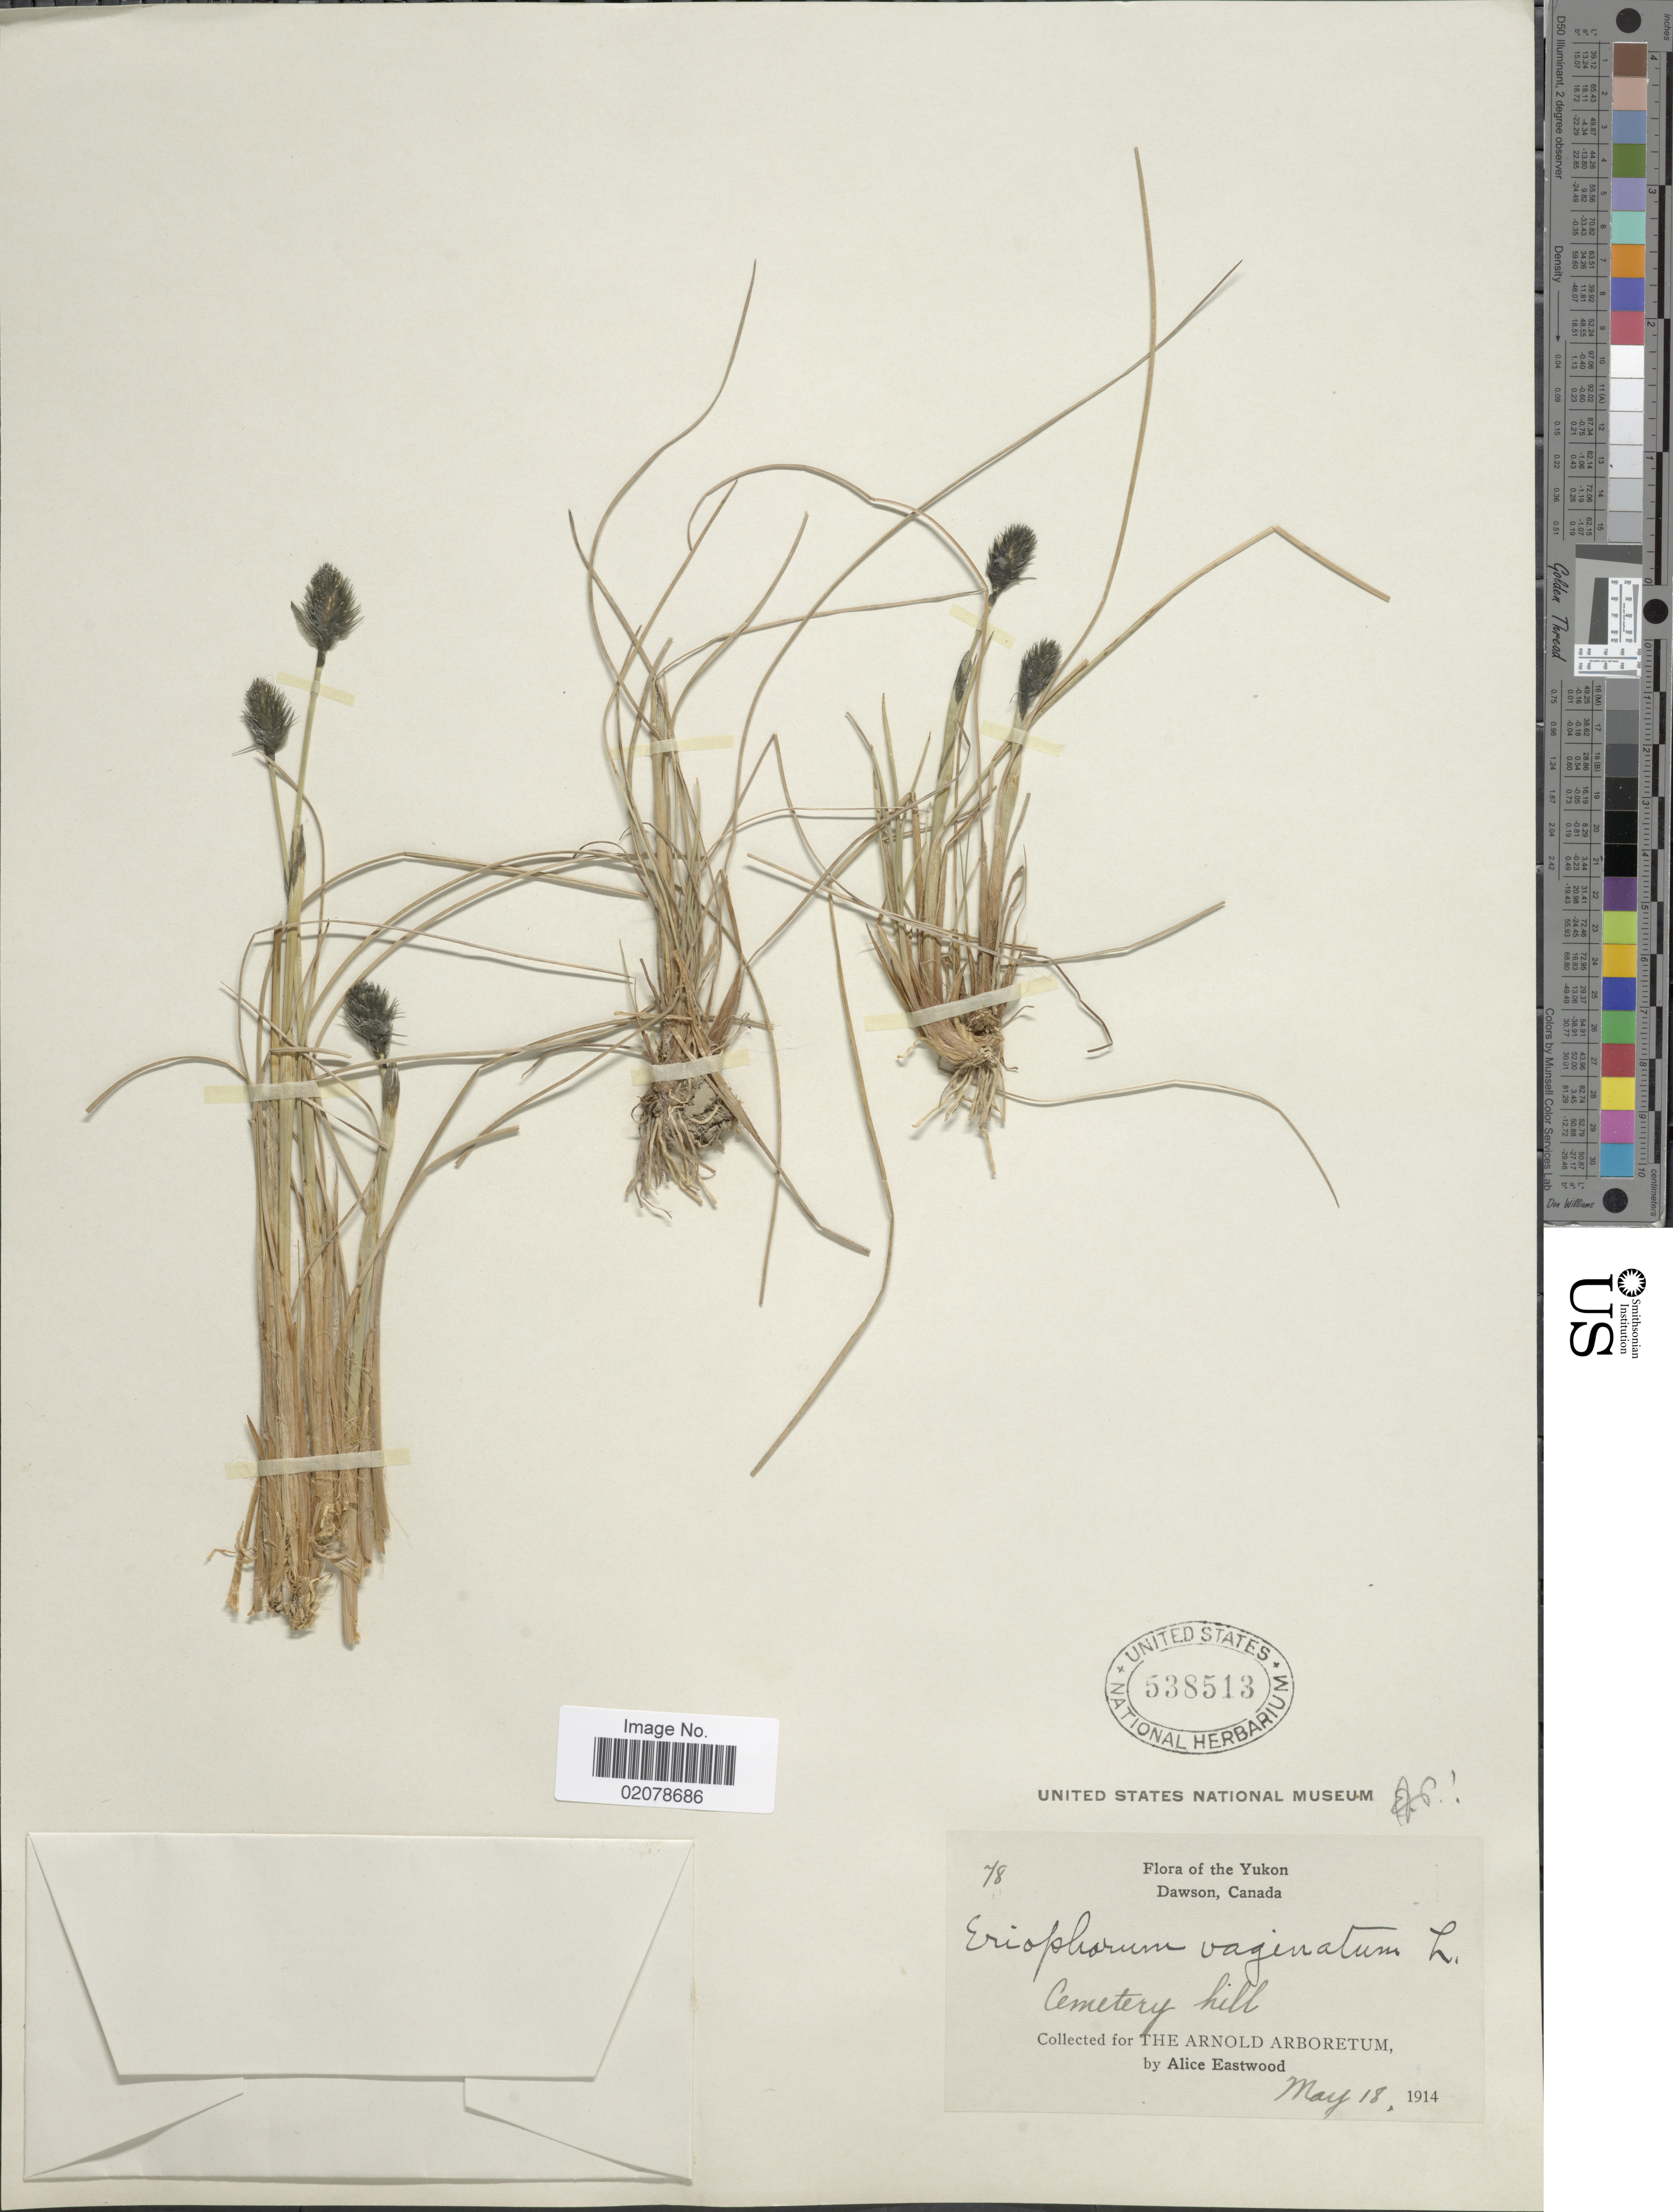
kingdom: Plantae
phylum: Tracheophyta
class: Liliopsida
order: Poales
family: Cyperaceae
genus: Eriophorum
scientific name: Eriophorum vaginatum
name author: L.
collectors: A. Eastwood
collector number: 78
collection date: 1914-05-18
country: Canada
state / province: Yukon Territory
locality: Yukon Dawson. Cemetary hill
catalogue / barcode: US 538513